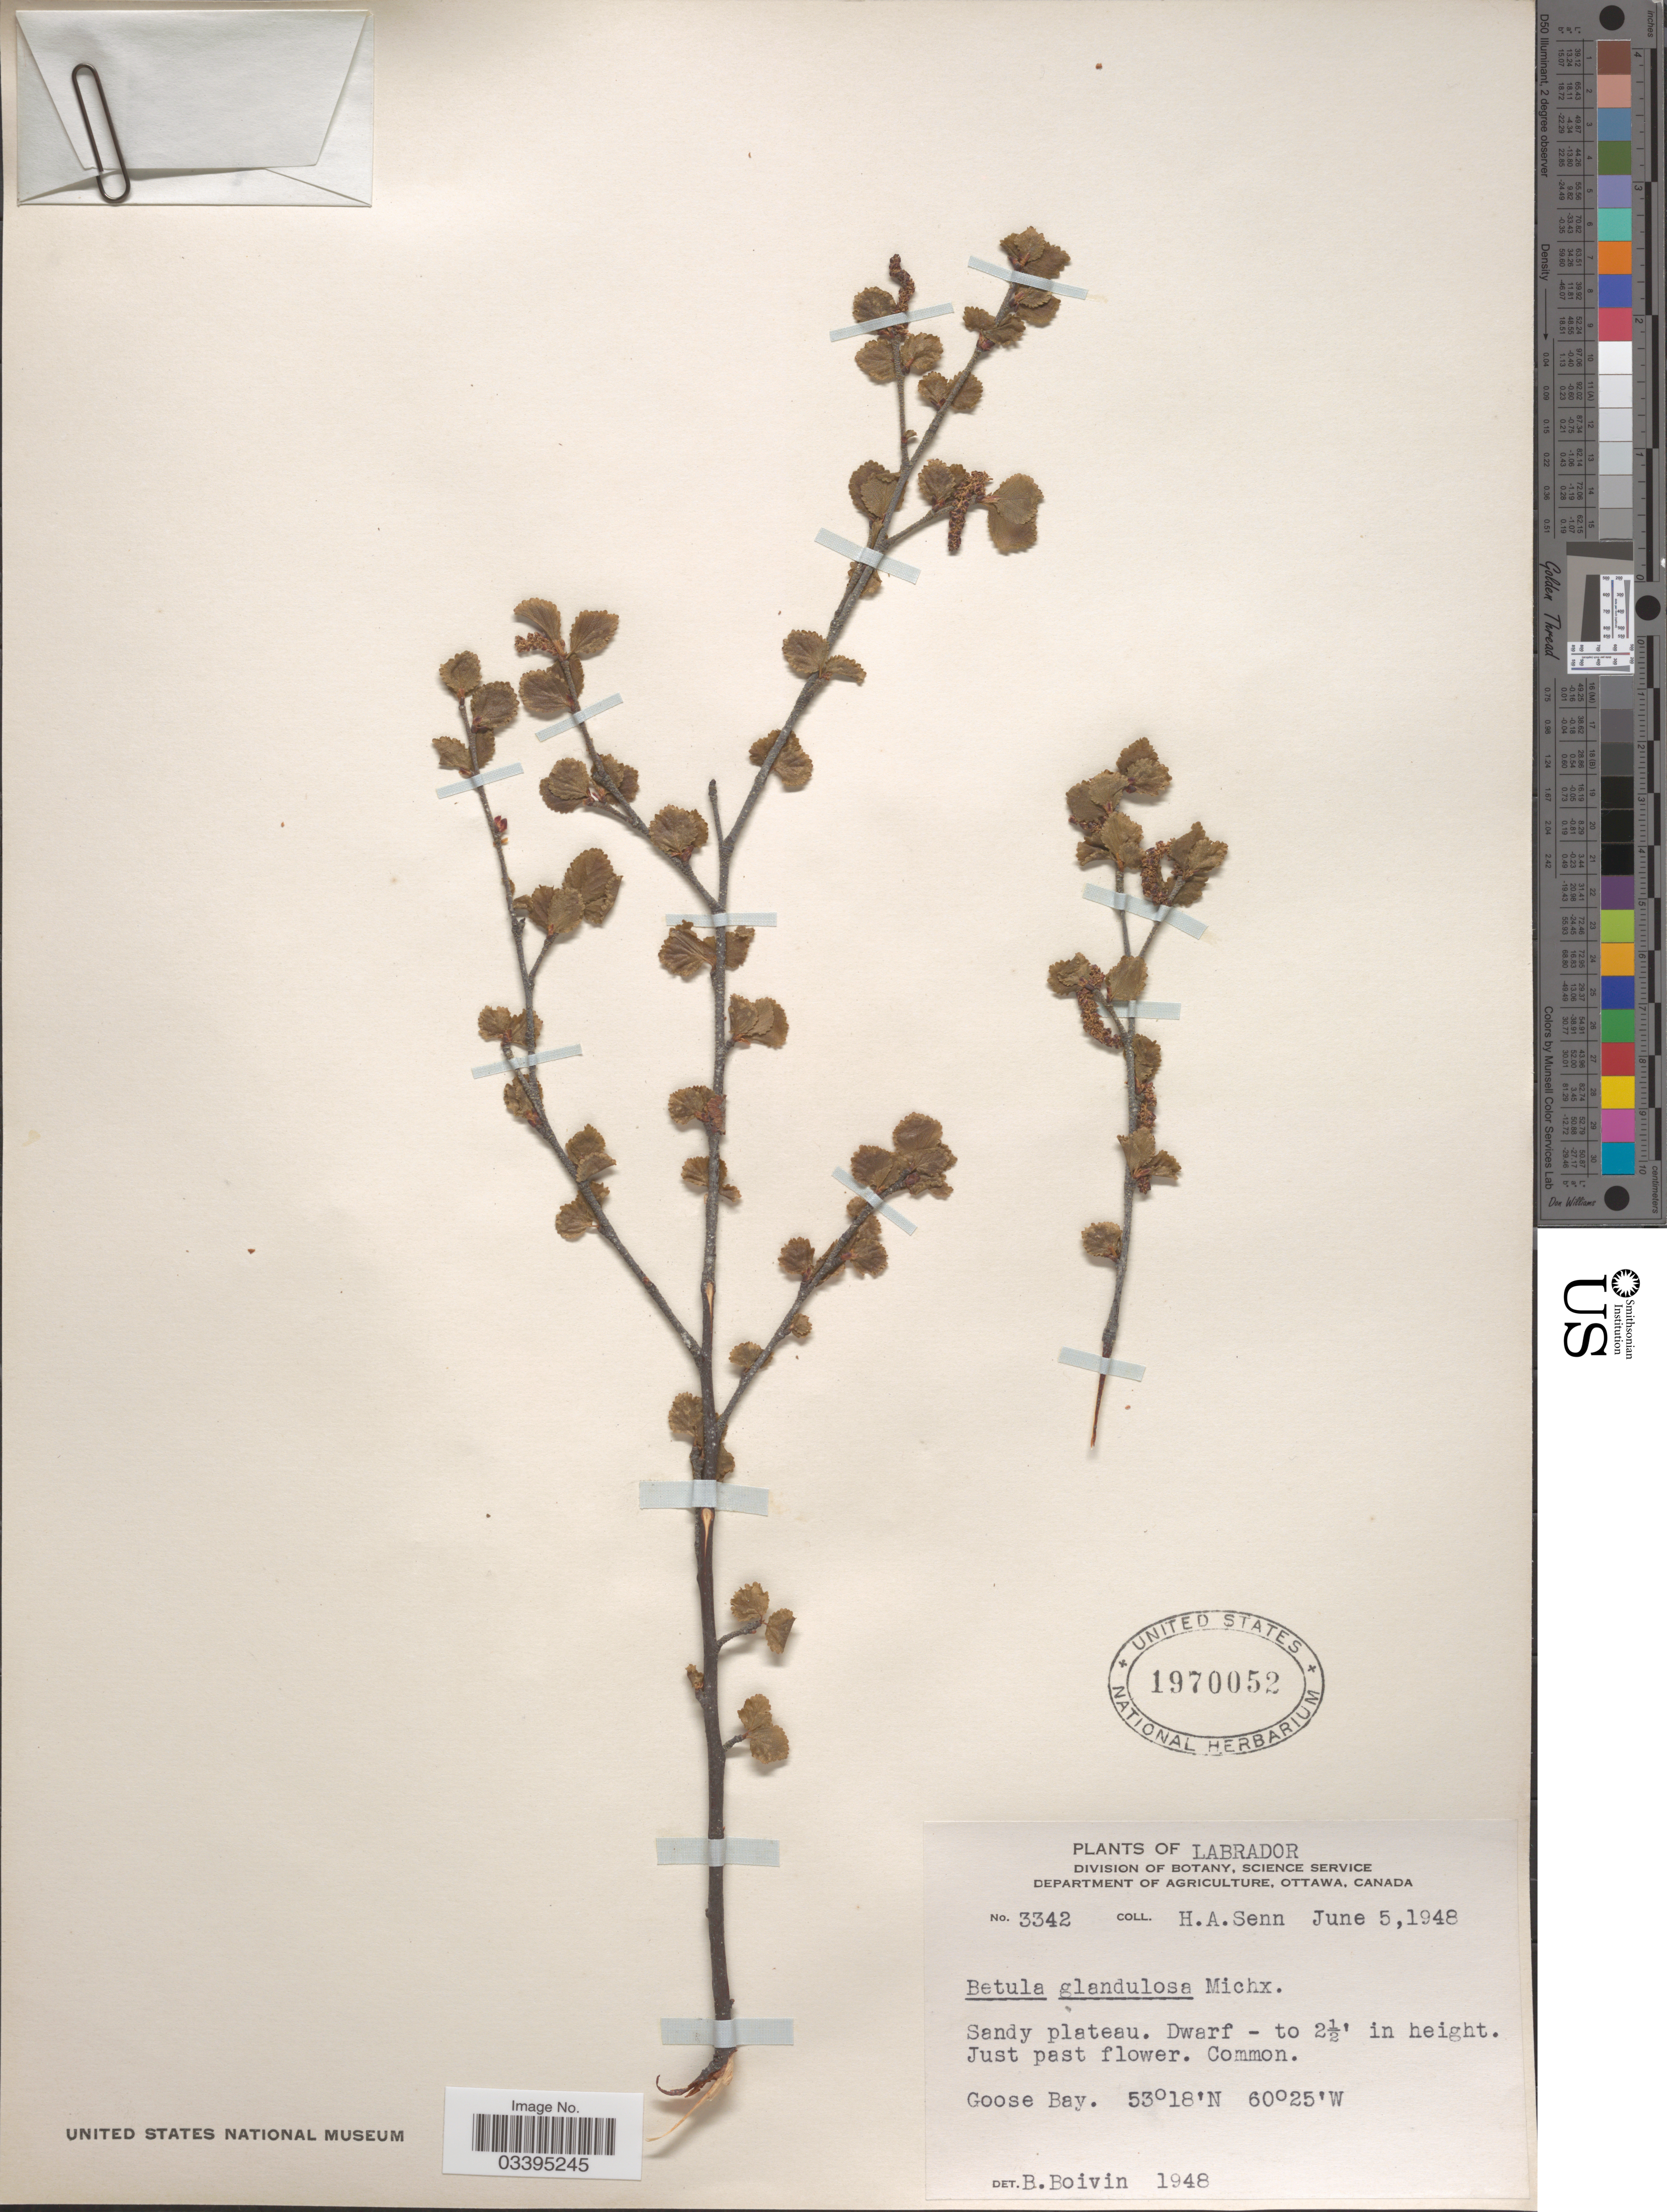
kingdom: Plantae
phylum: Tracheophyta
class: Magnoliopsida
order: Fagales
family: Betulaceae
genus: Betula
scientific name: Betula glandulosa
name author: Michx.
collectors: H. Senn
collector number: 3342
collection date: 1948-06-05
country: Canada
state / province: Newfoundland and Labrador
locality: Labrador. Goose Bay.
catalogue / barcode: US 1970052